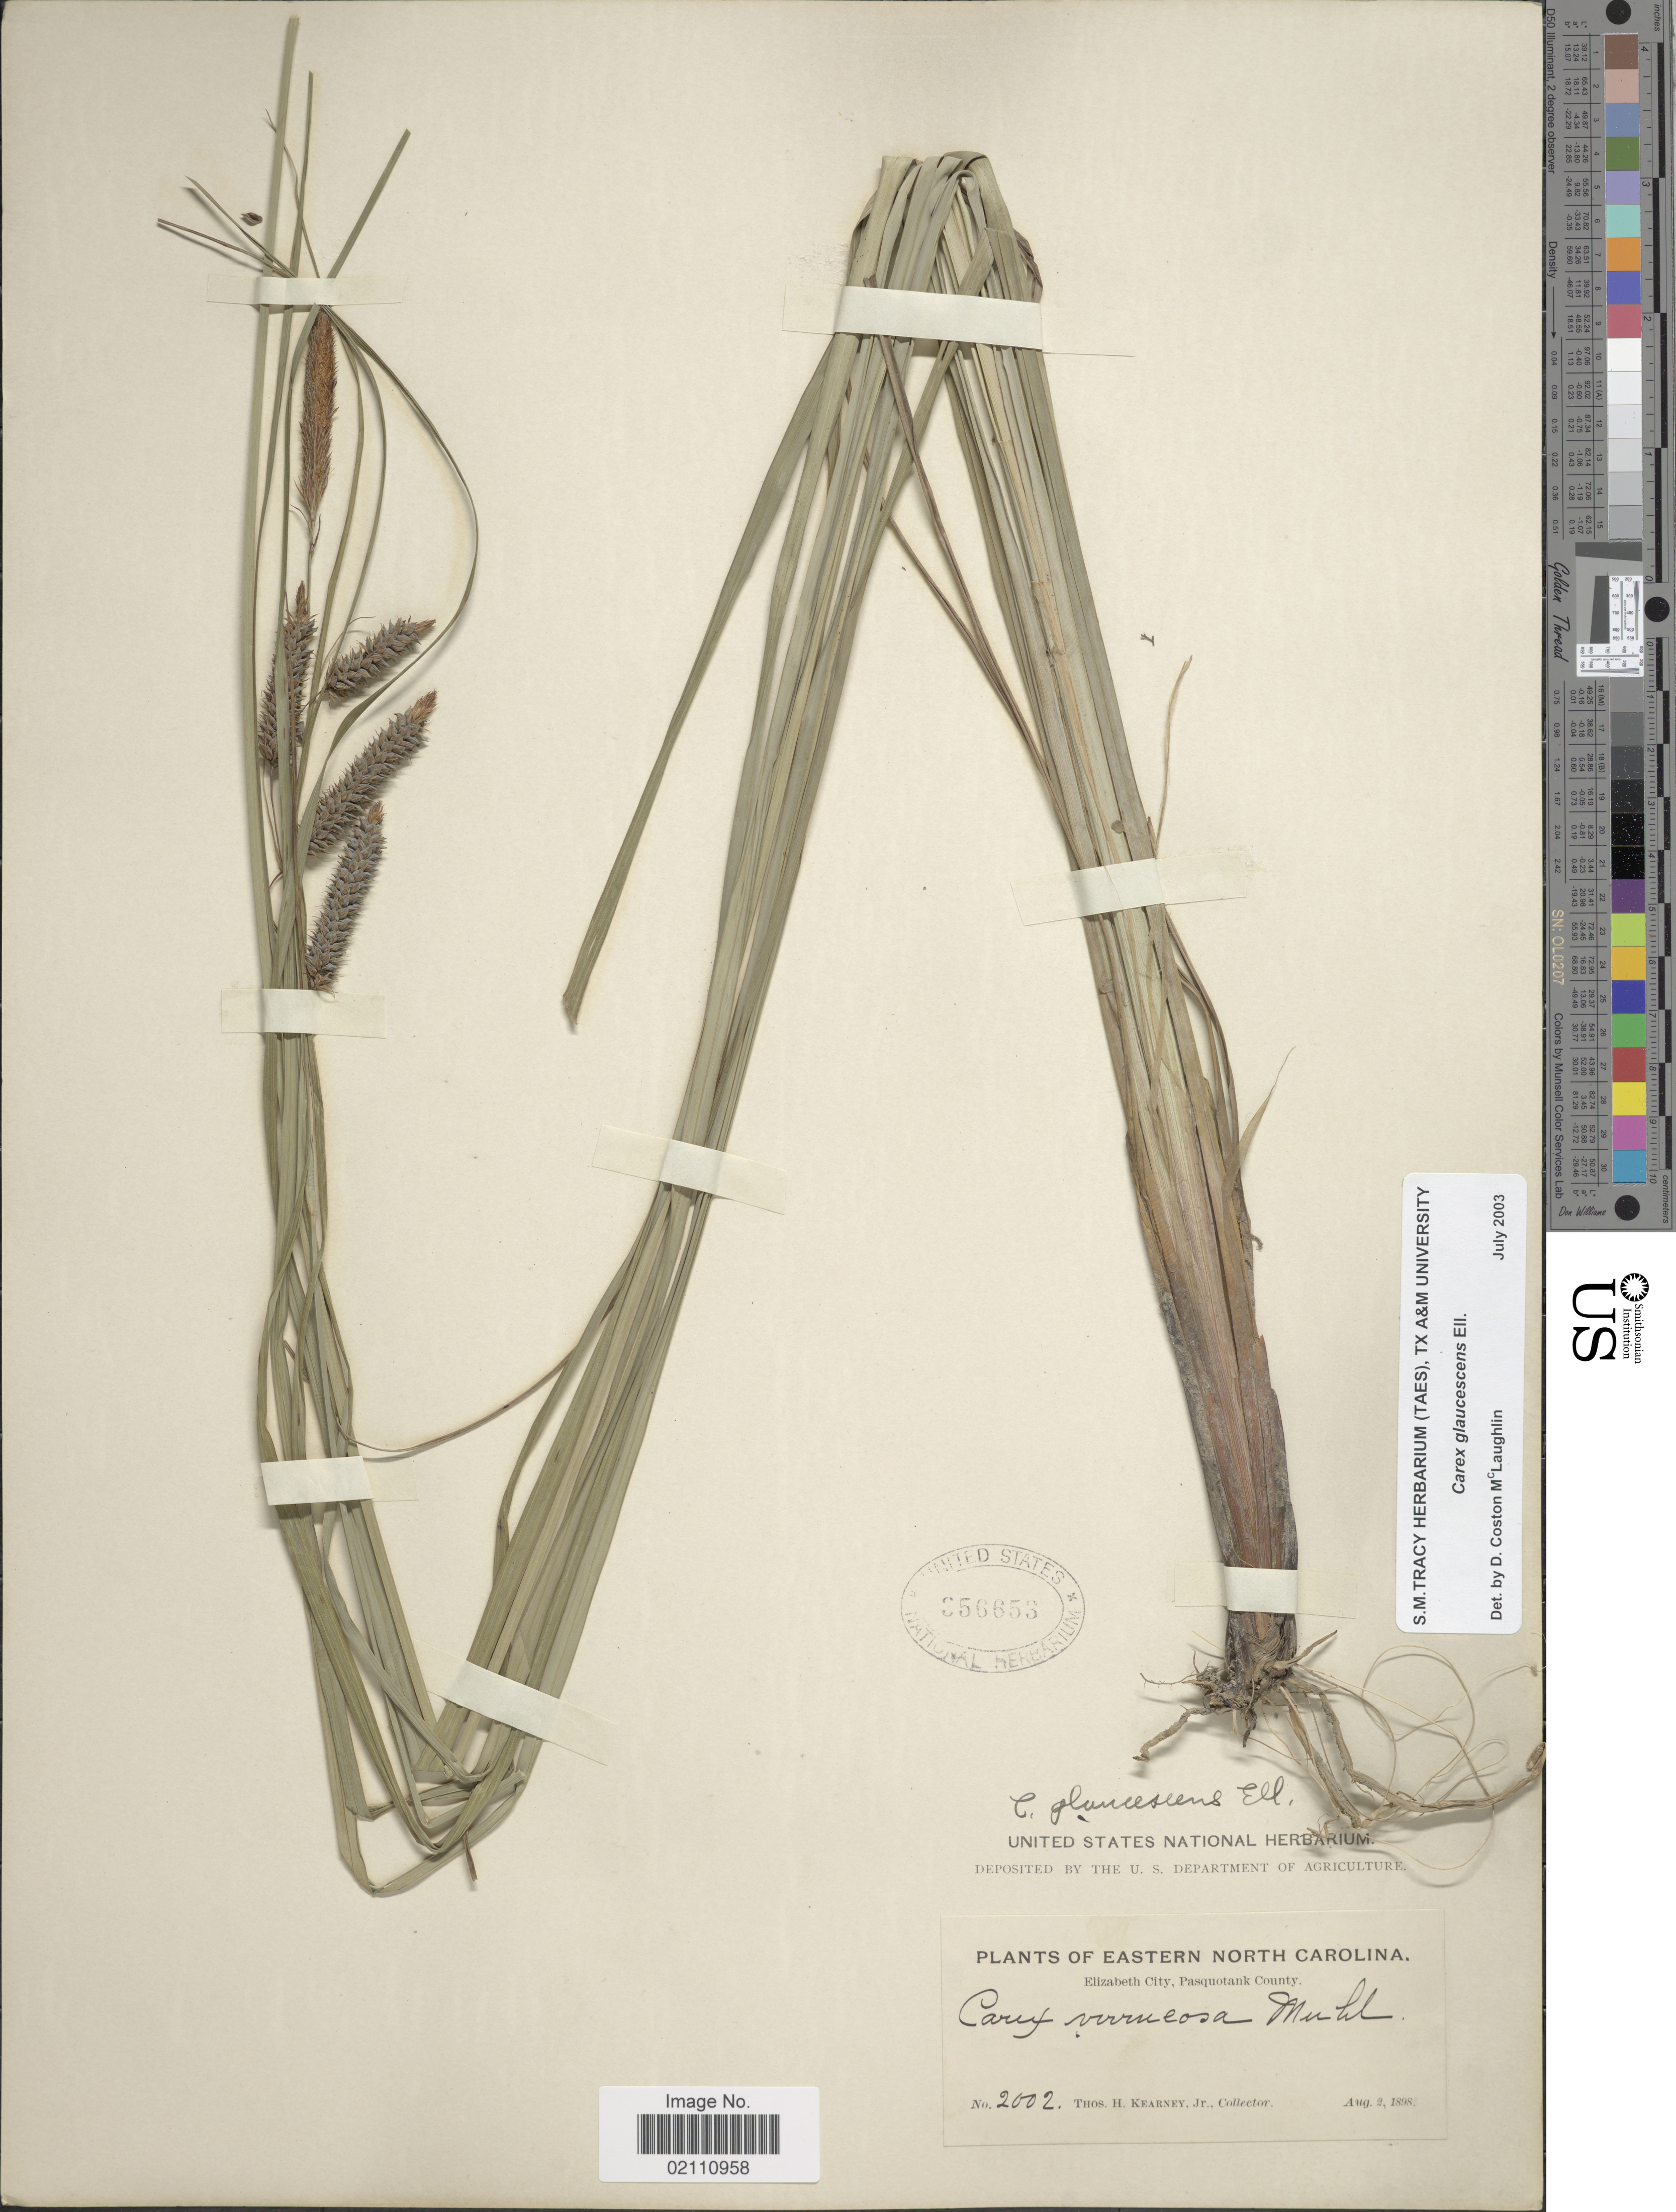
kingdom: Plantae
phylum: Tracheophyta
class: Liliopsida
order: Poales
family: Cyperaceae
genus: Carex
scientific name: Carex glaucescens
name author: Elliott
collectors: T. H. Kearney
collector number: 2002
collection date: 1898-08-02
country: United States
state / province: North Carolina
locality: Eastern North Carolina, Elizabeth City, Pasquotank County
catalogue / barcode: US 356653